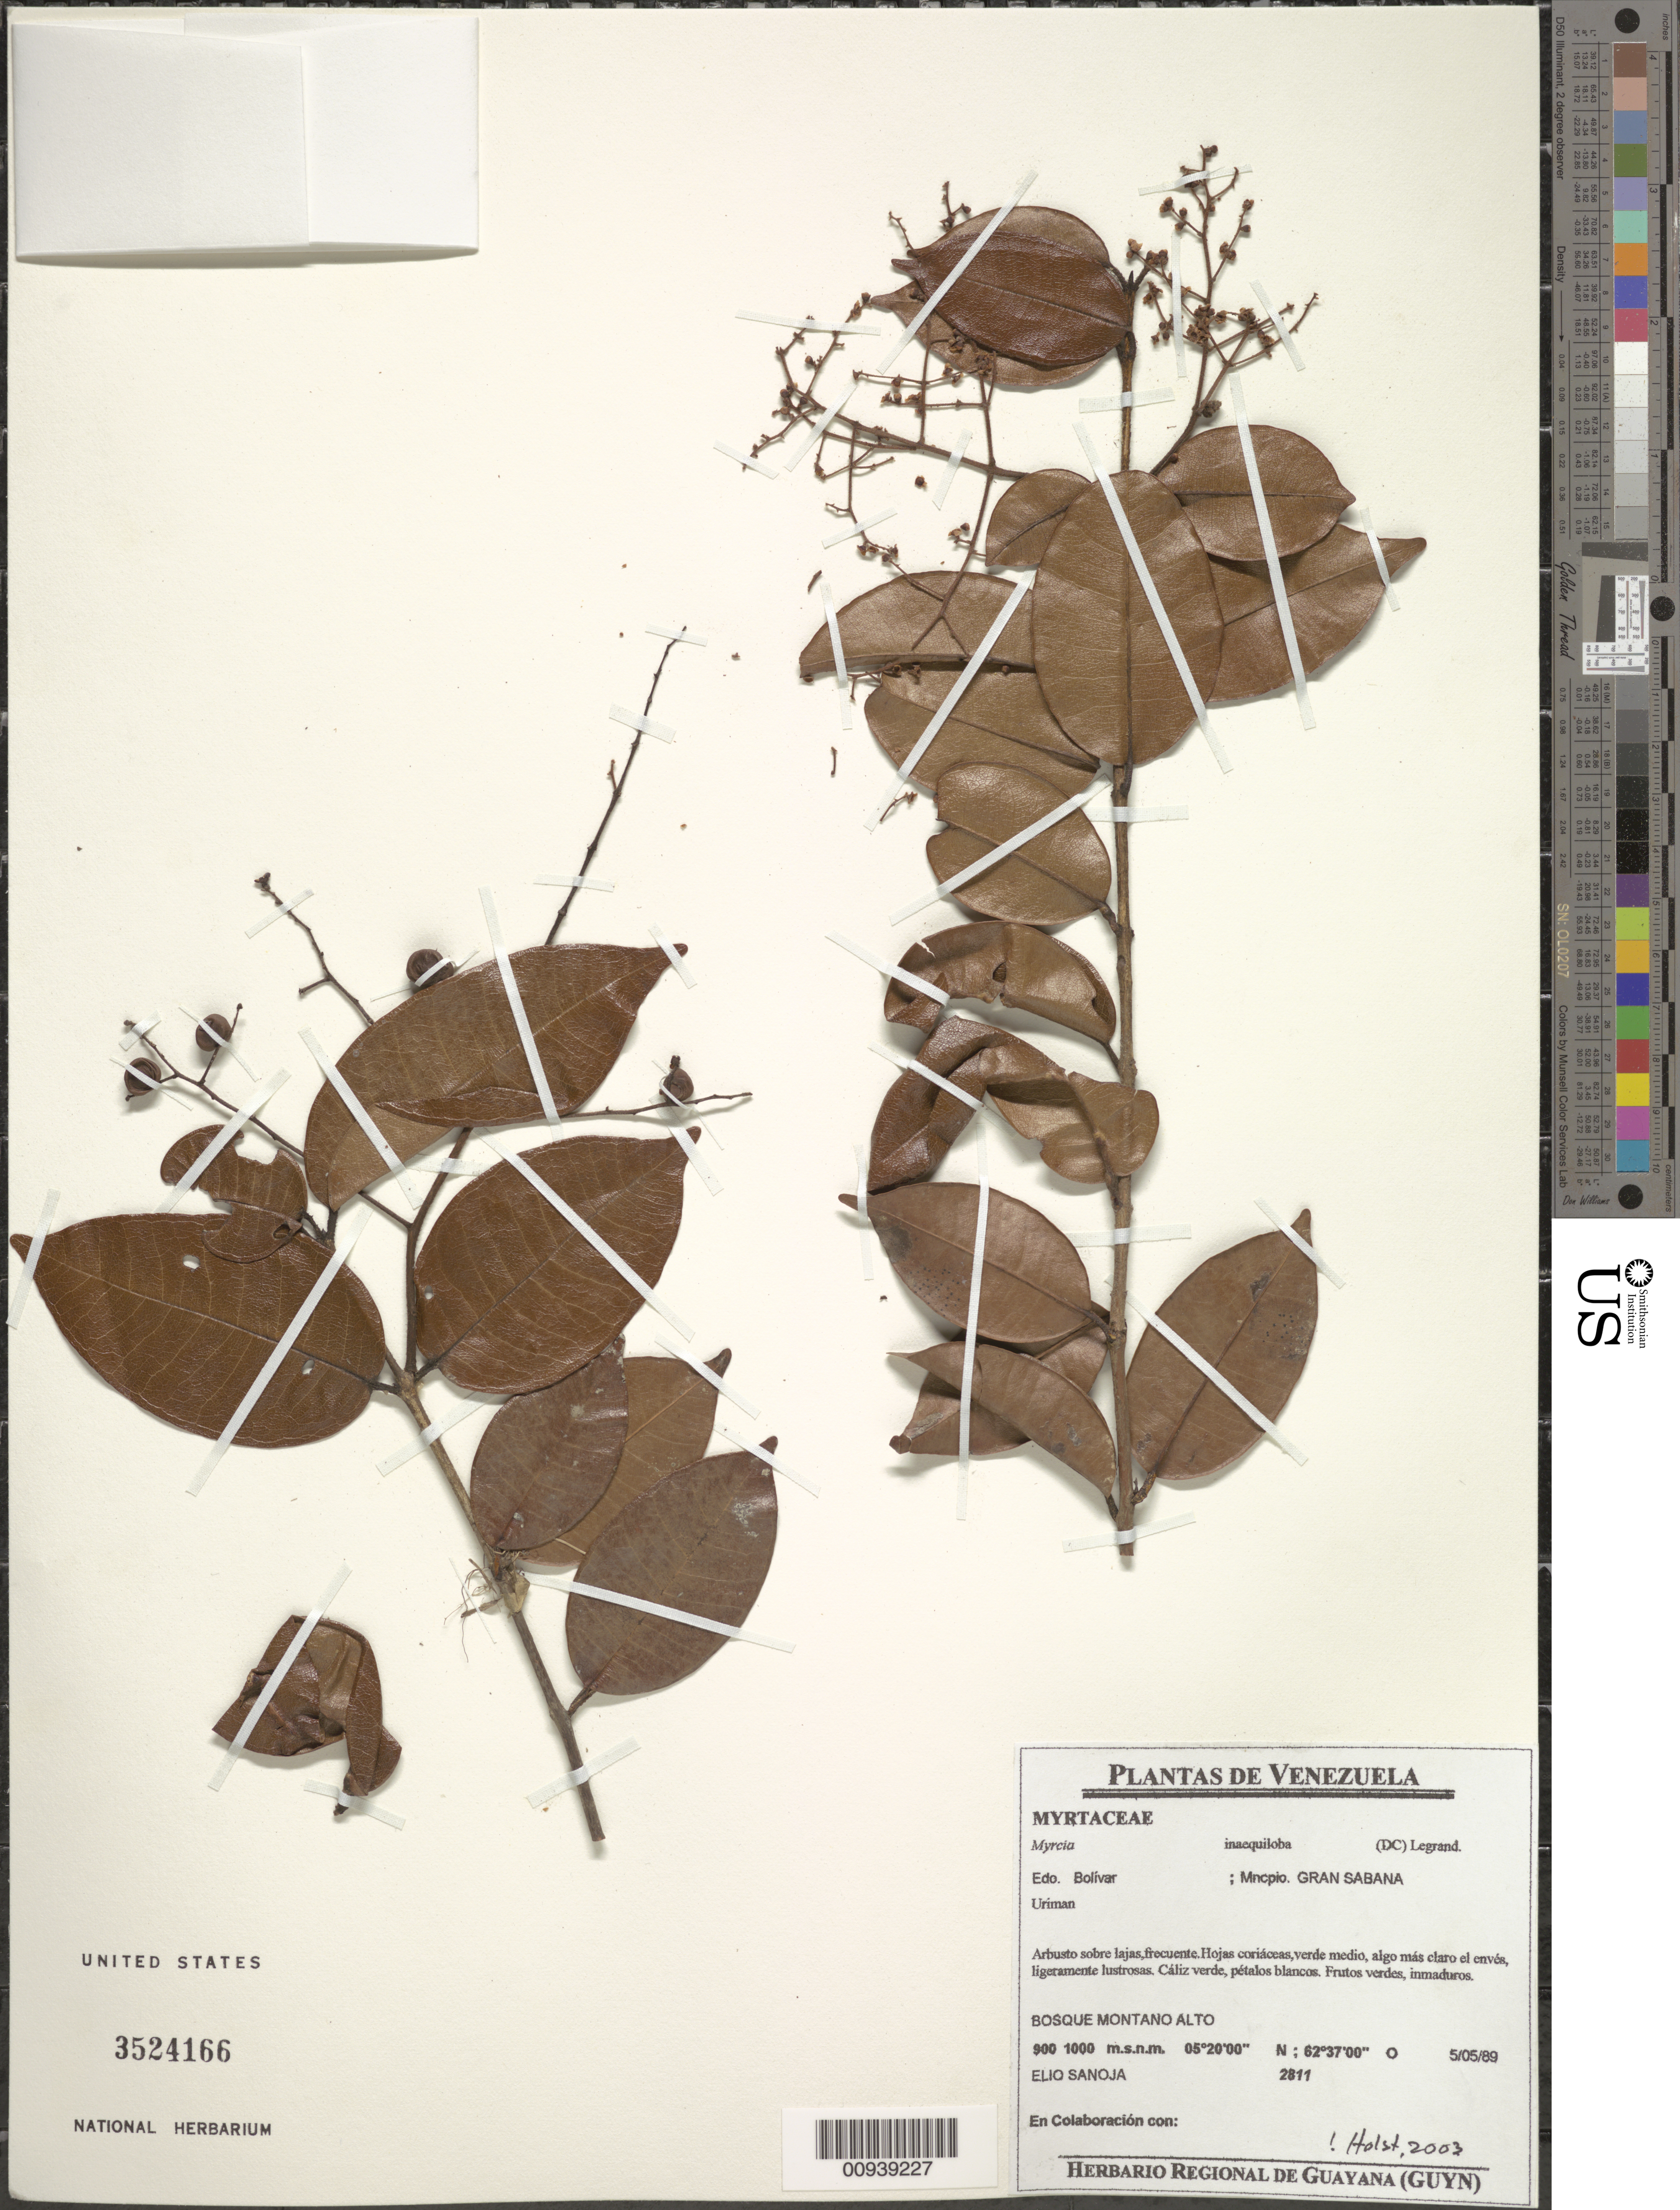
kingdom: Plantae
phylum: Tracheophyta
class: Magnoliopsida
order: Myrtales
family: Myrtaceae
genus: Myrcia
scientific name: Myrcia inaequiloba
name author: (DC.) D. Legrand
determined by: Holst, Bruce K.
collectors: E. Sanoja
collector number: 2811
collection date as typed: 5-May-89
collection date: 1989-05-05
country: Venezuela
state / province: Bolívar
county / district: Gran Sabana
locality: Uriman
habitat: Sobre lajas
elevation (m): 900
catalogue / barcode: US 3524166